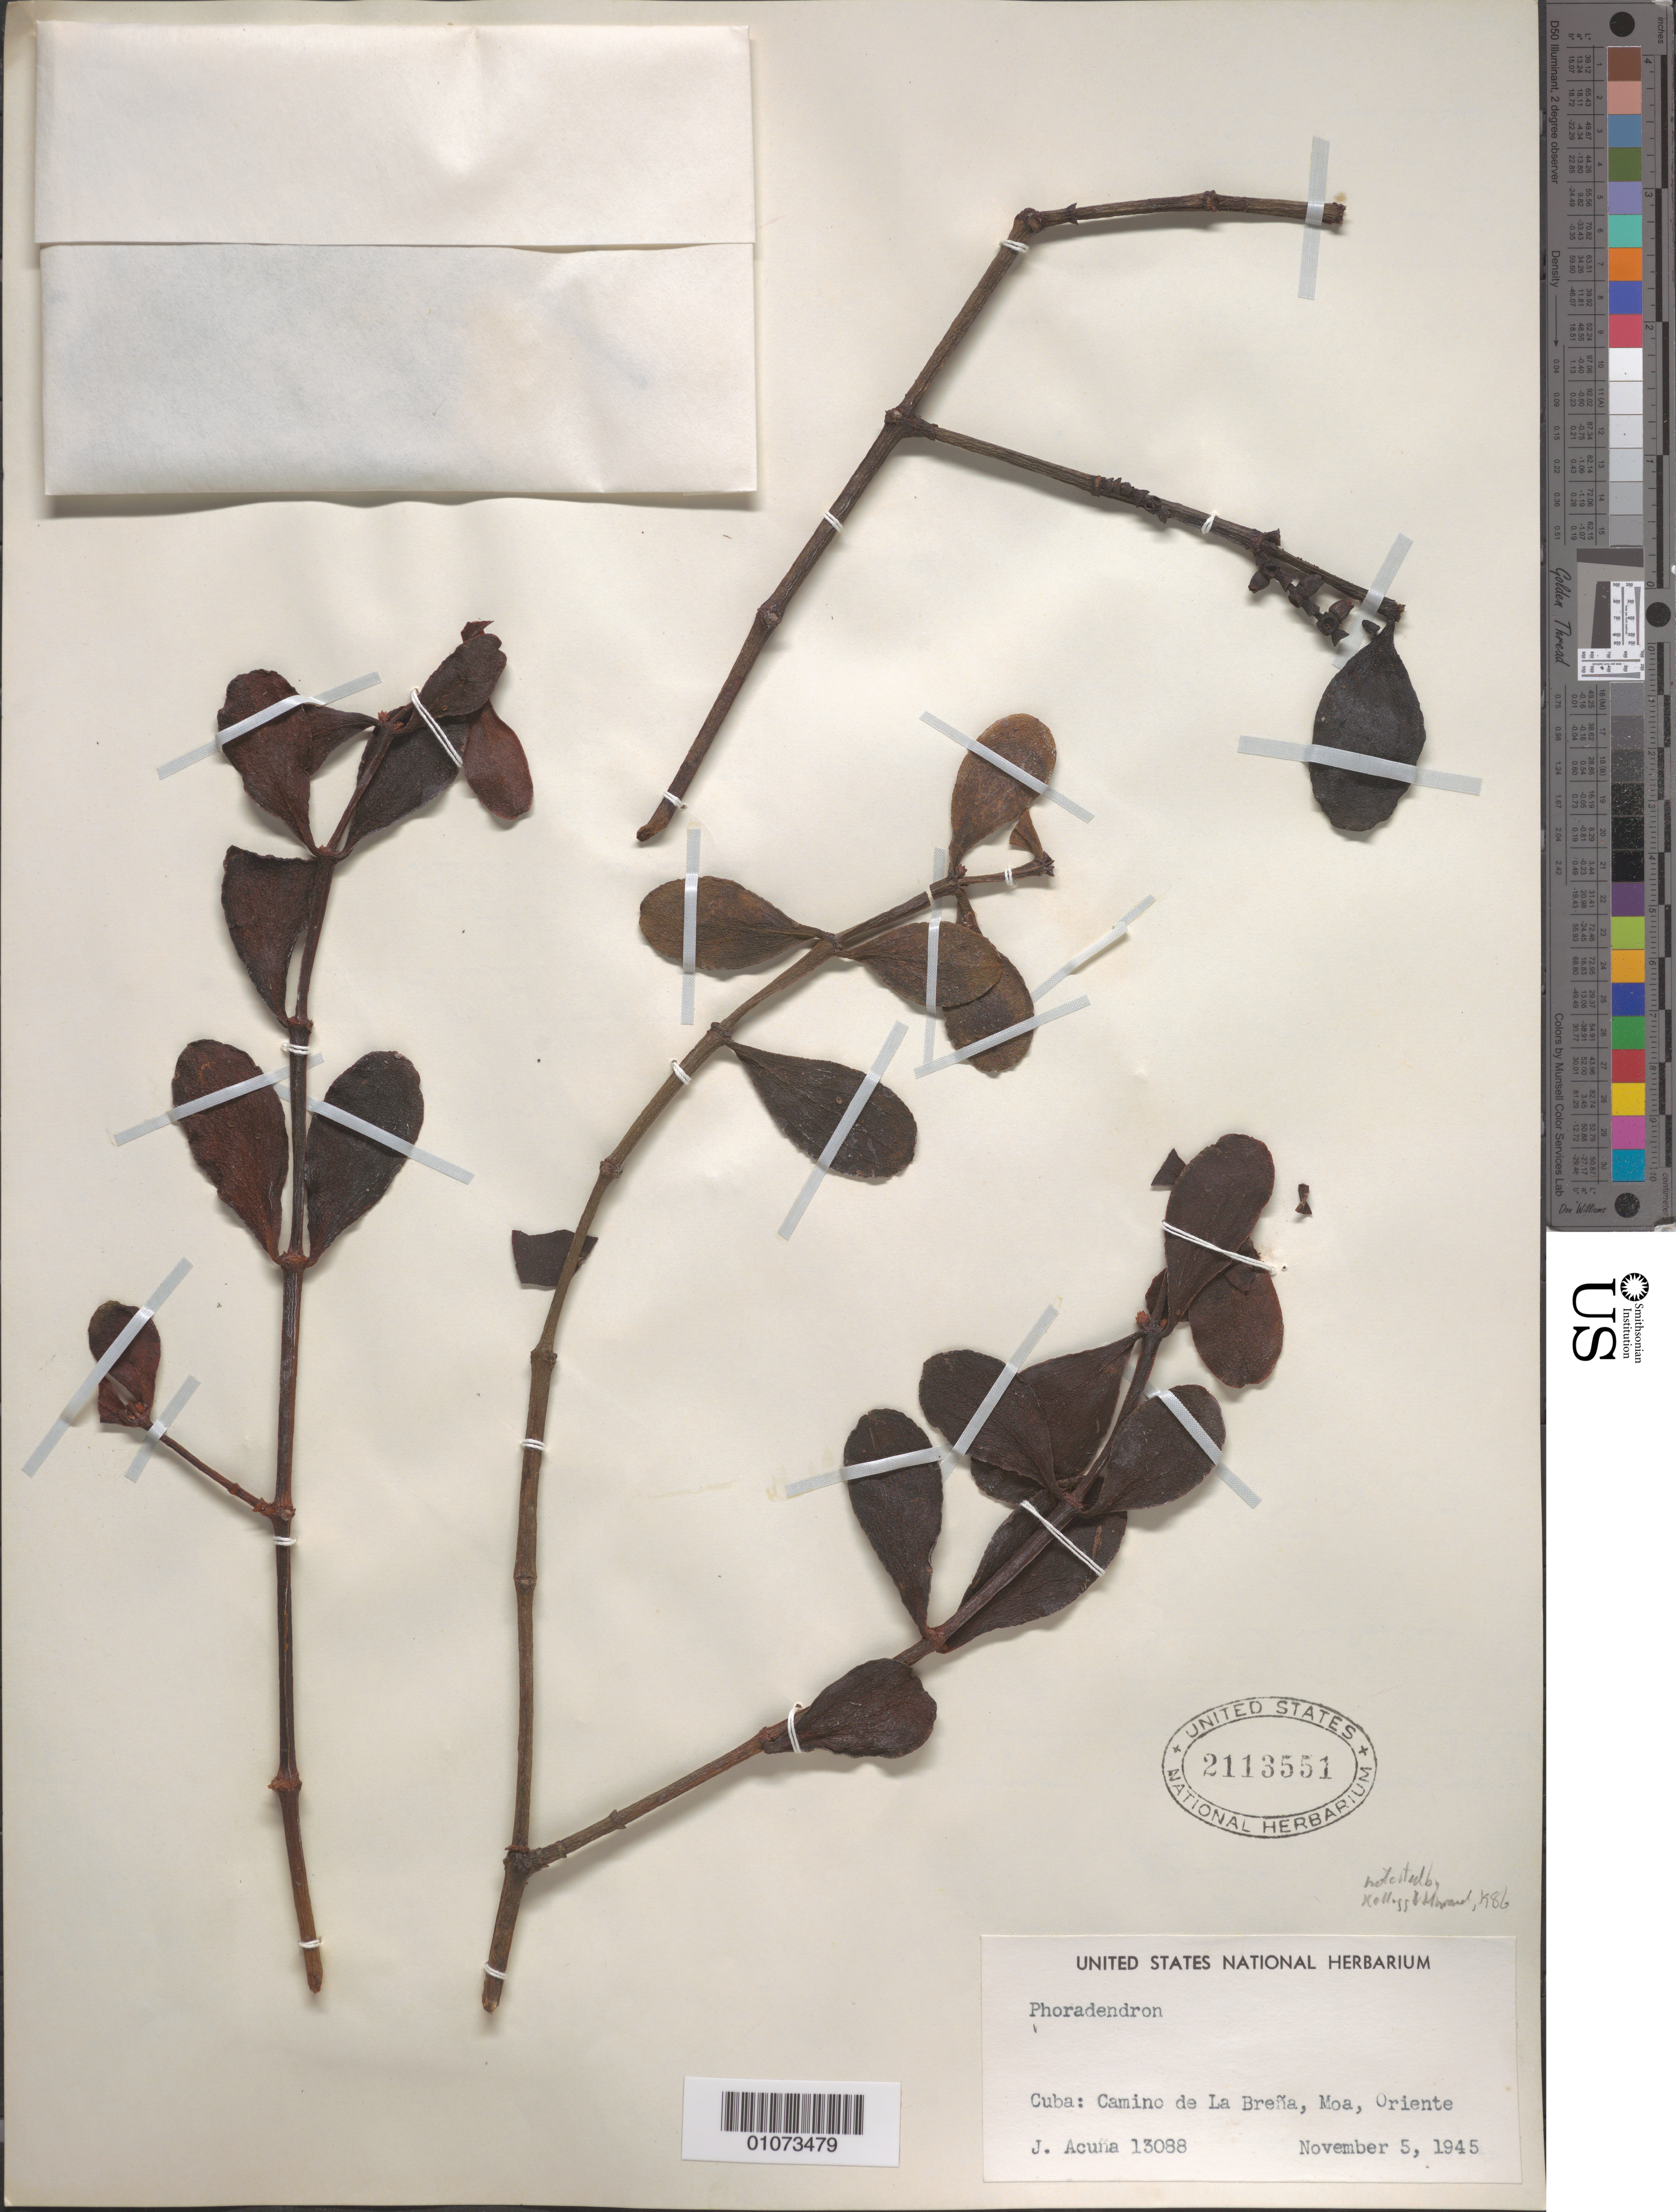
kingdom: Plantae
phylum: Tracheophyta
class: Magnoliopsida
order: Santalales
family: Viscaceae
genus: Phoradendron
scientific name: Phoradendron sp.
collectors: J. Acuña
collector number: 13088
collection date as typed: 05 Nov 1945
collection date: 1945-11-05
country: Cuba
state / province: Holguín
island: Cuba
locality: Oriente, Moa, Camino de La Brena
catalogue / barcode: US 2113551